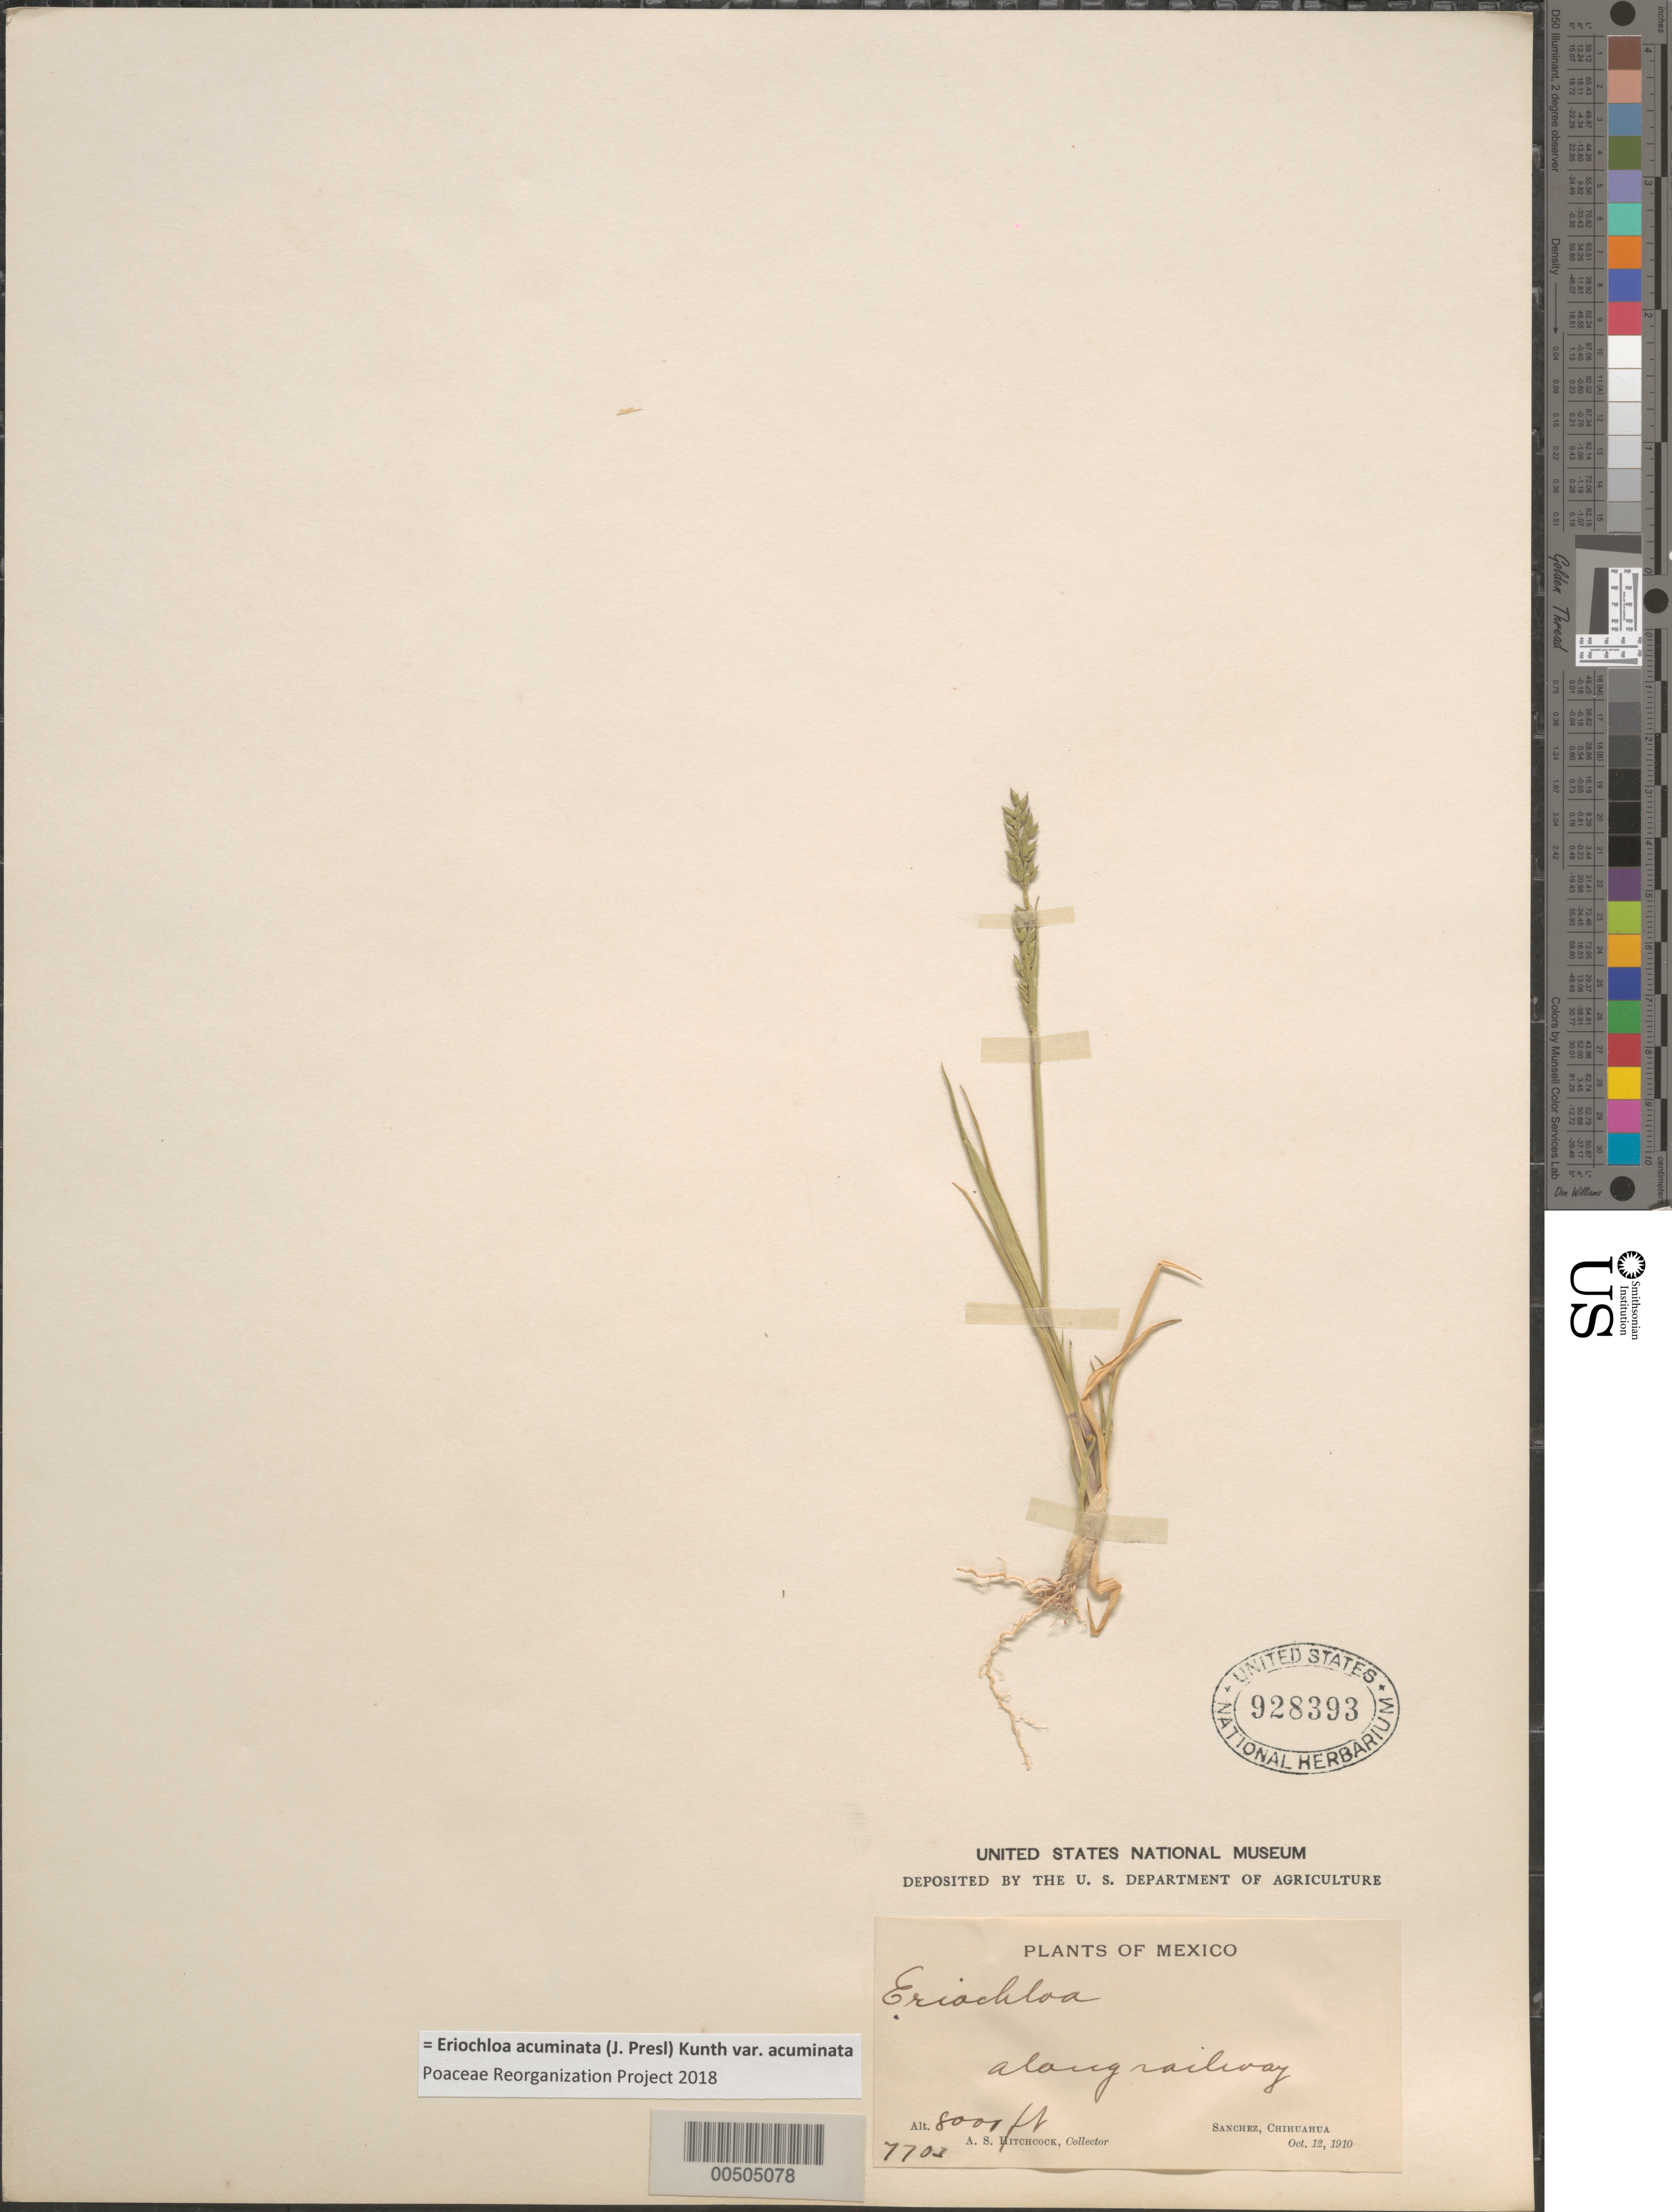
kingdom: Plantae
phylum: Tracheophyta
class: Liliopsida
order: Poales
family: Poaceae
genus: Eriochloa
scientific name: Eriochloa acuminata var. acuminata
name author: (J. Presl) Kunth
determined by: Poaceae Reorganization Project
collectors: A. S. Hitchcock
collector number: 7703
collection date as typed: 12 Oct 1910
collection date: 1910-10-12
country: Mexico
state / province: Chihuahua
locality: Sanchez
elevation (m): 2438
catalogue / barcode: US 928393